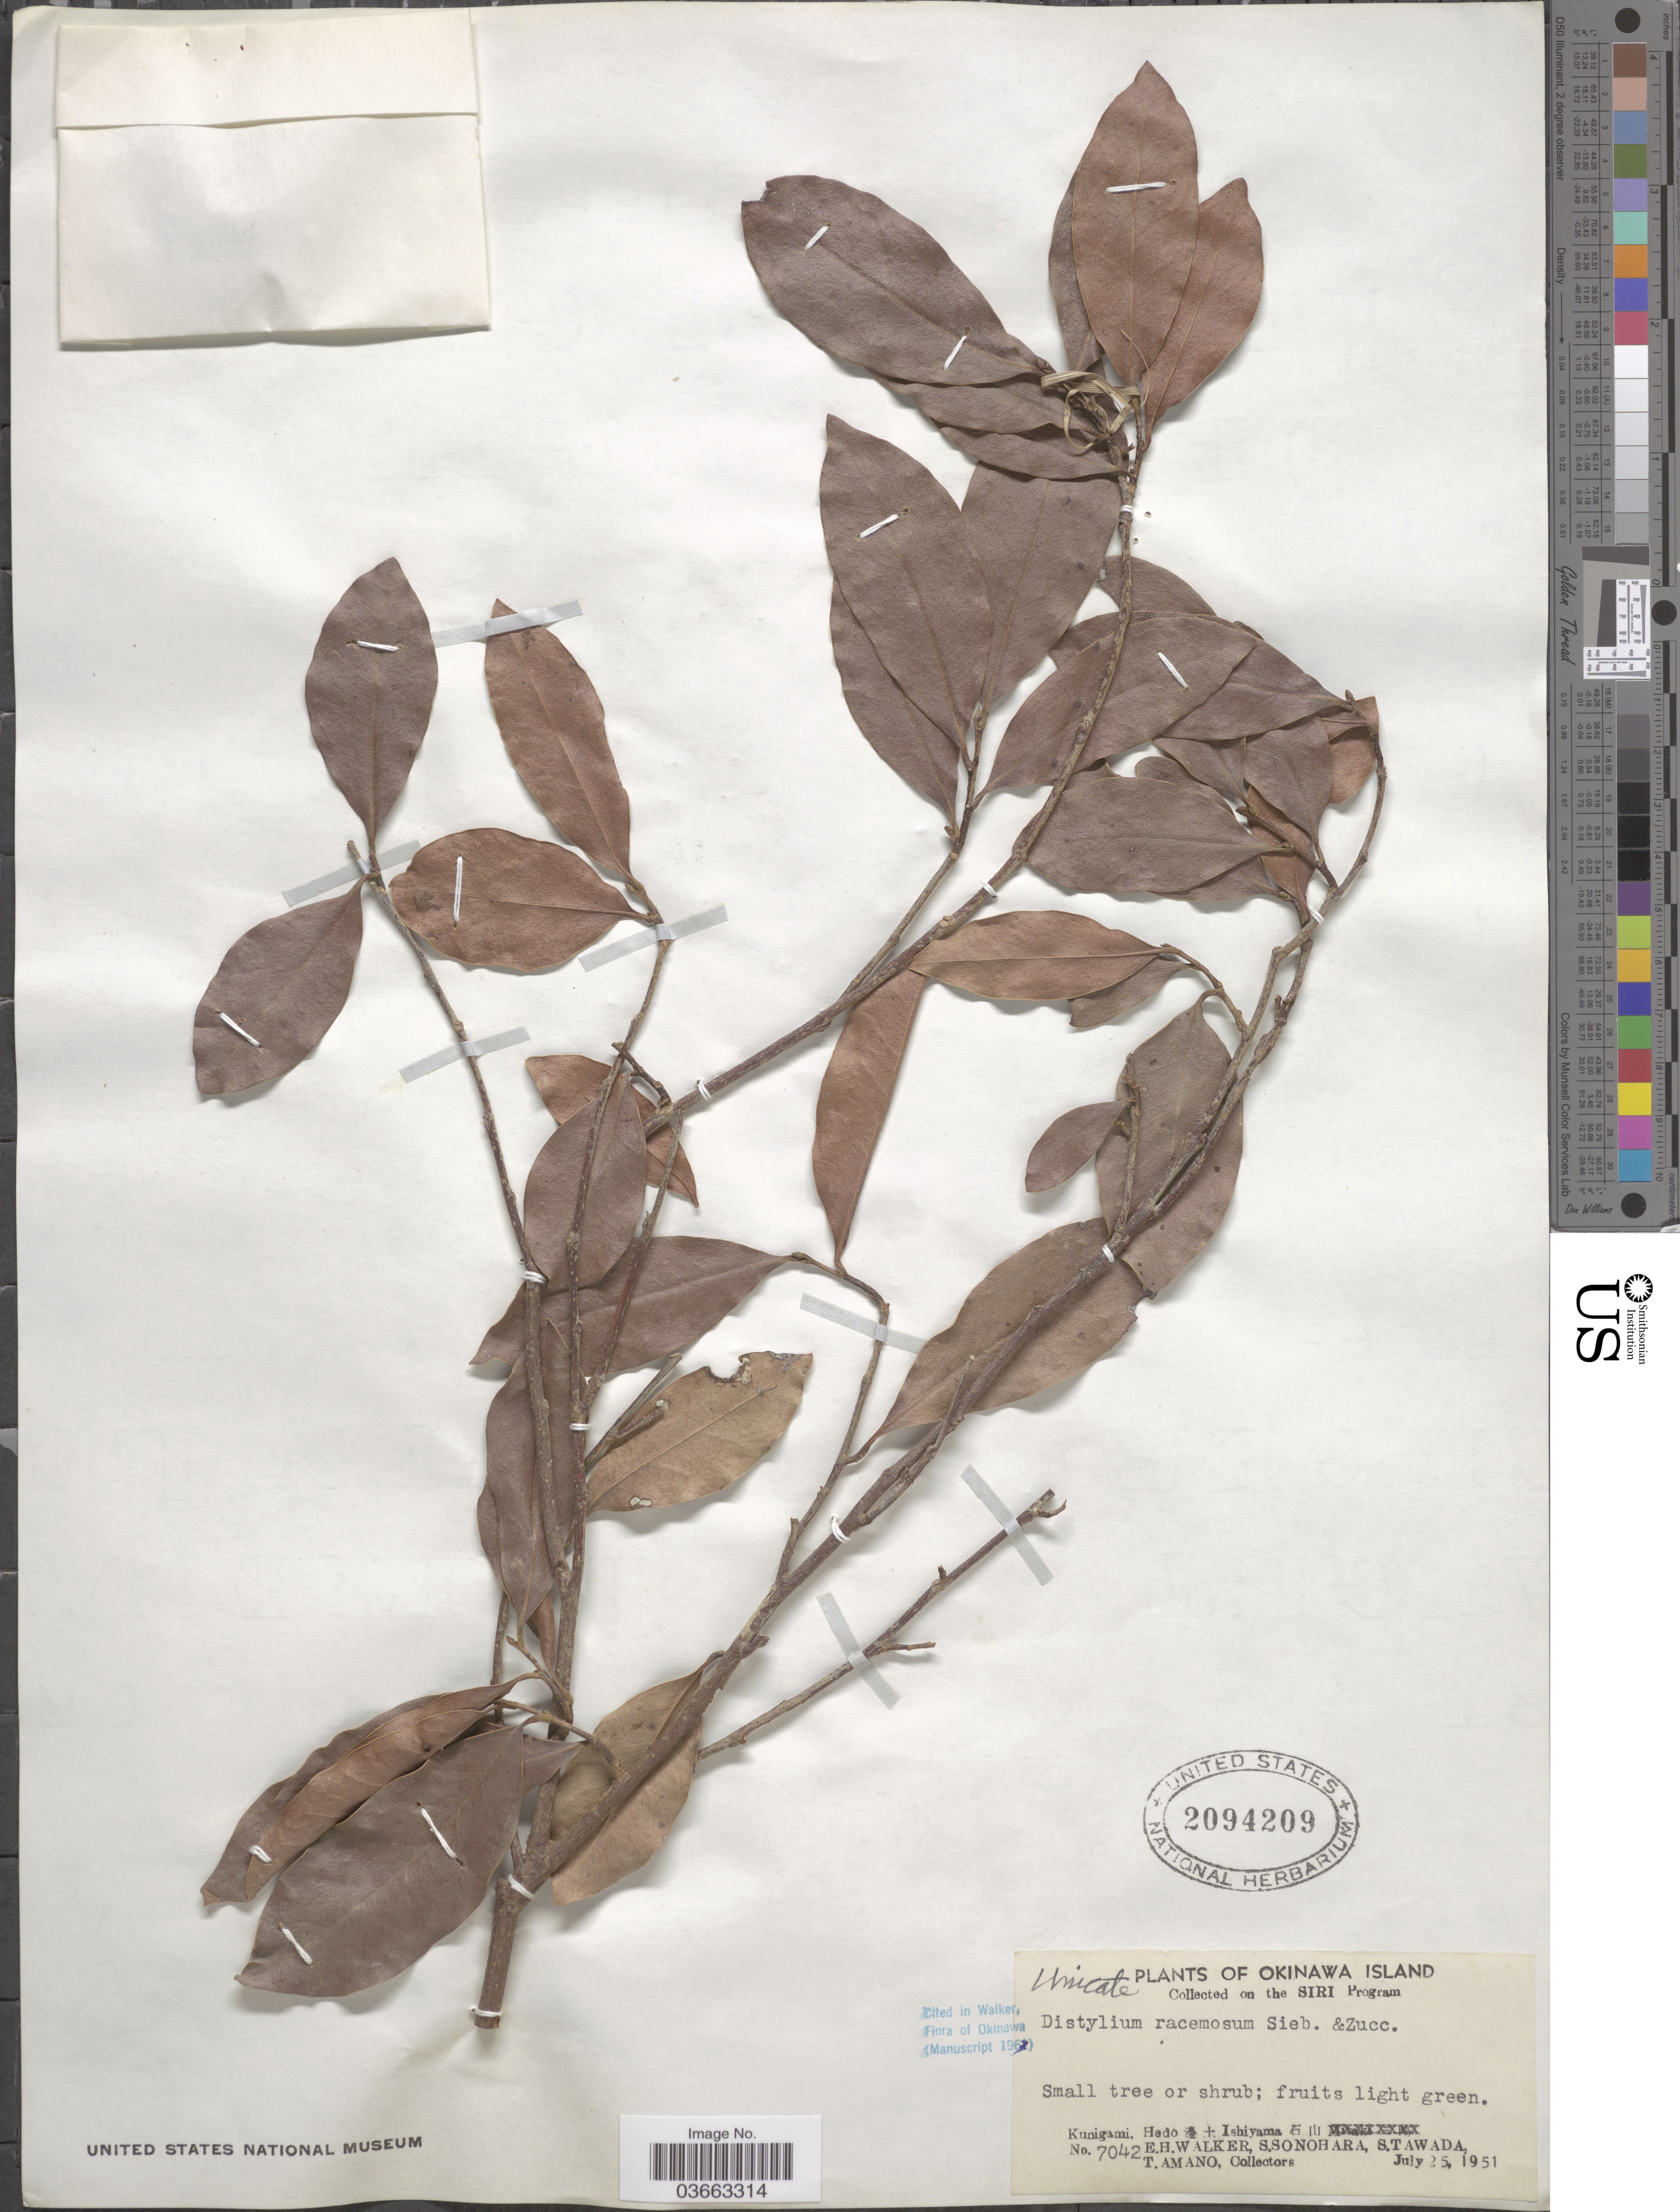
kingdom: Plantae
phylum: Tracheophyta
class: Magnoliopsida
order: Saxifragales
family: Hamamelidaceae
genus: Distylium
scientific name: Distylium racemosum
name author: Siebold & Zucc.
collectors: E. H. Walker, S. Sonohara, S. Tawada & T. Amano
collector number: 7042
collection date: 1951-07-25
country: Japan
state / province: Okinawa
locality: Okinawa Island. Kunigami, Hedo X Ishiyama X.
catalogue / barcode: US 2094209